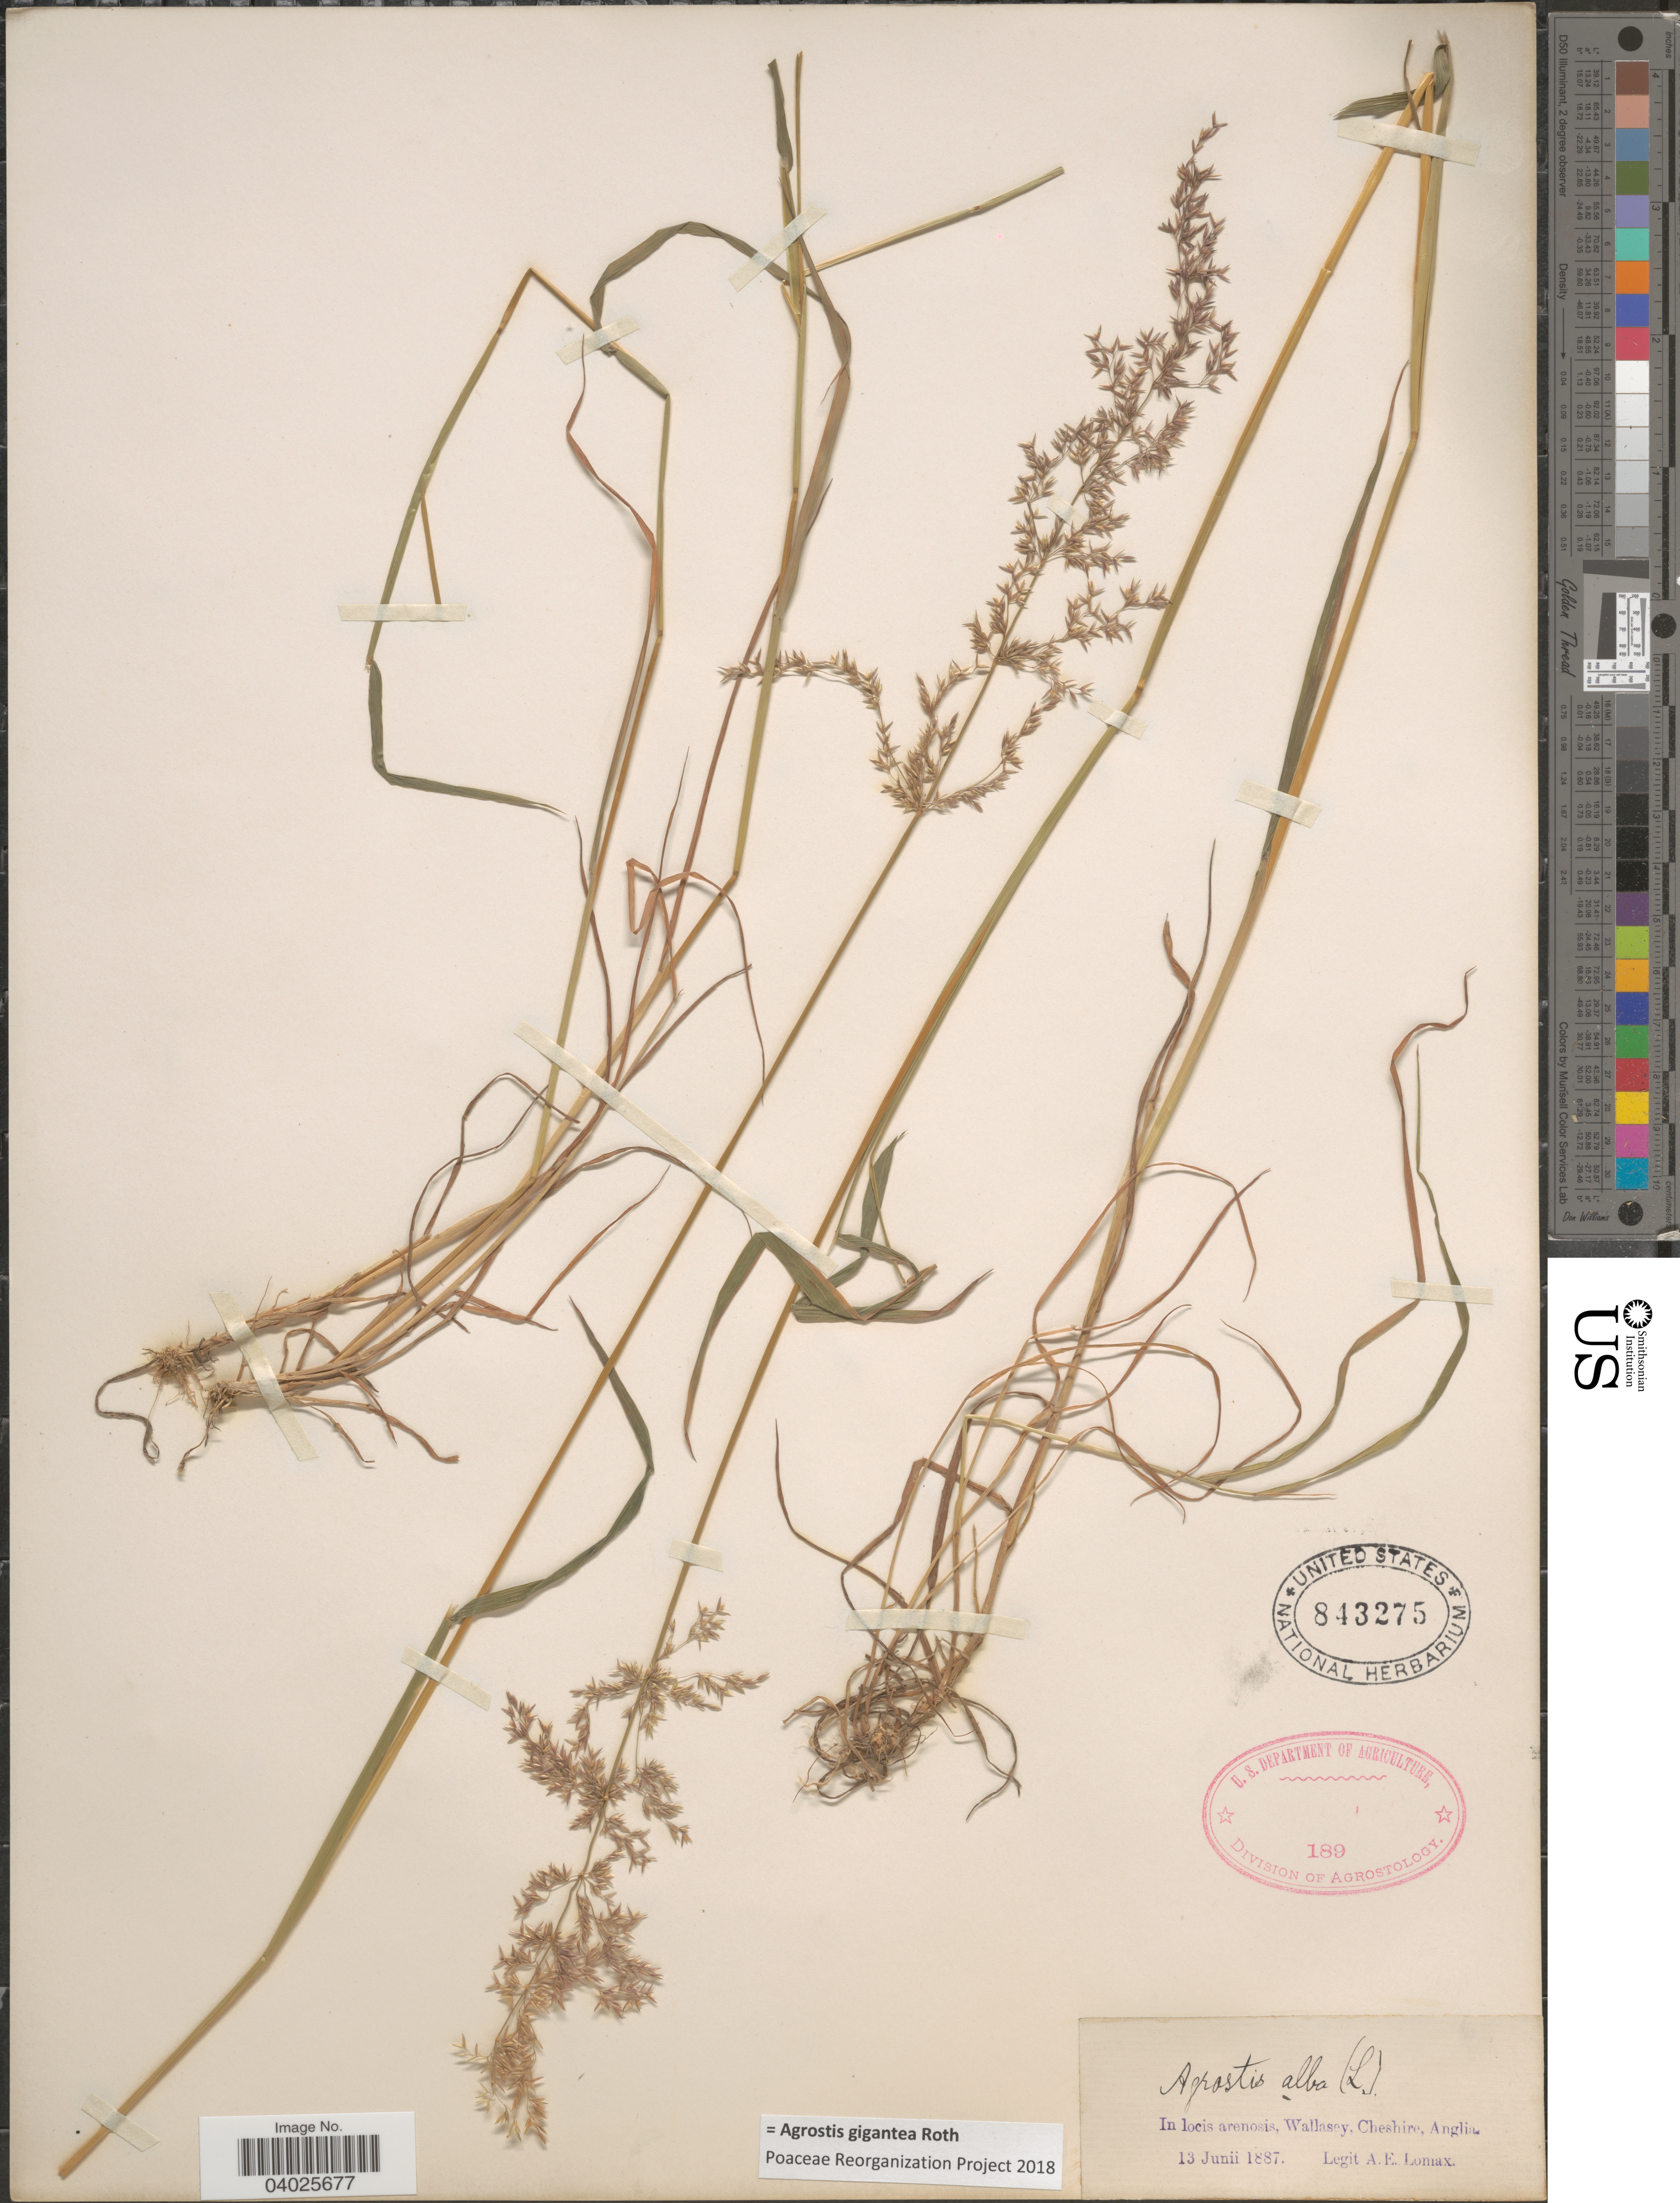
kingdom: Plantae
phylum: Tracheophyta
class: Liliopsida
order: Poales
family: Poaceae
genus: Agrostis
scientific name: Agrostis gigantea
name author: Roth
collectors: A. Lomax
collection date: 1887-06-13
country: United Kingdom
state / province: England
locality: In locis arenosis, Wallasey, Cheshire, Anglia.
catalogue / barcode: US 843275